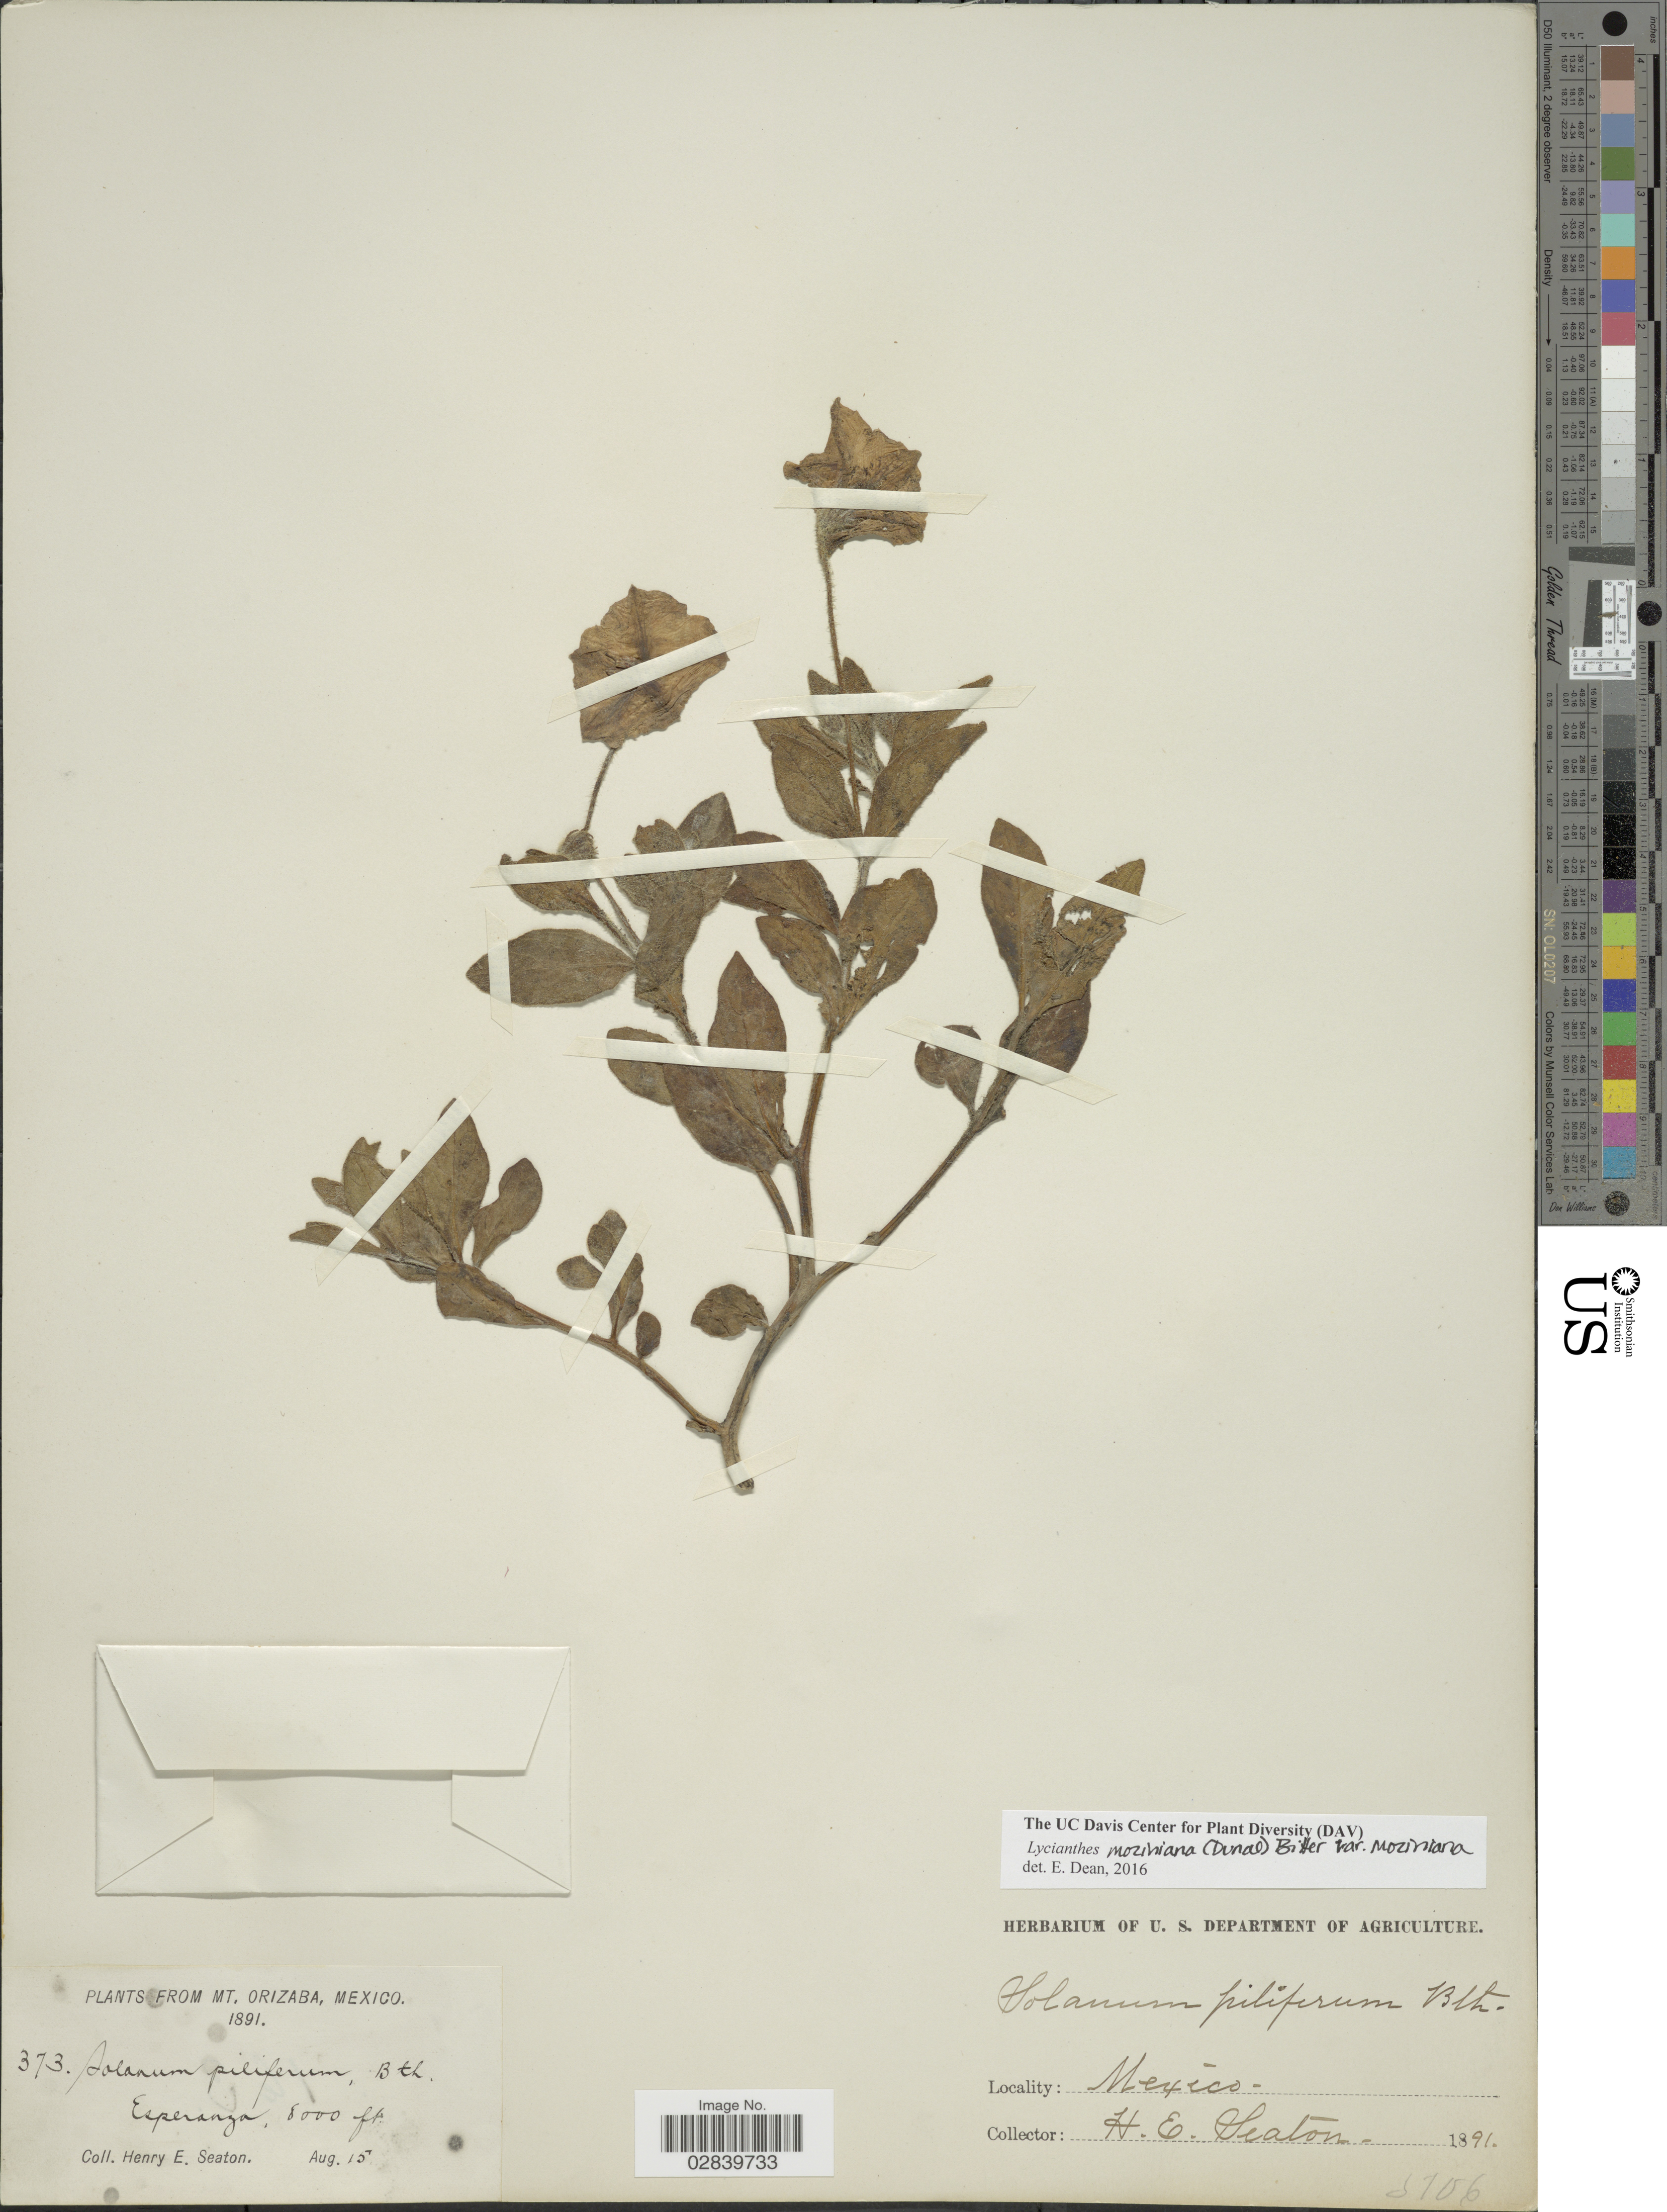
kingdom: Plantae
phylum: Tracheophyta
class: Magnoliopsida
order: Solanales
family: Solanaceae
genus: Lycianthes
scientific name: Lycianthes moziniana var. oaxacana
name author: E. Dean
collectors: H. E. Seaton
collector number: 373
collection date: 1891-08-15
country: Mexico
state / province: Veracruz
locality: Mt. Orizaba. Esperanza.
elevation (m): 2438